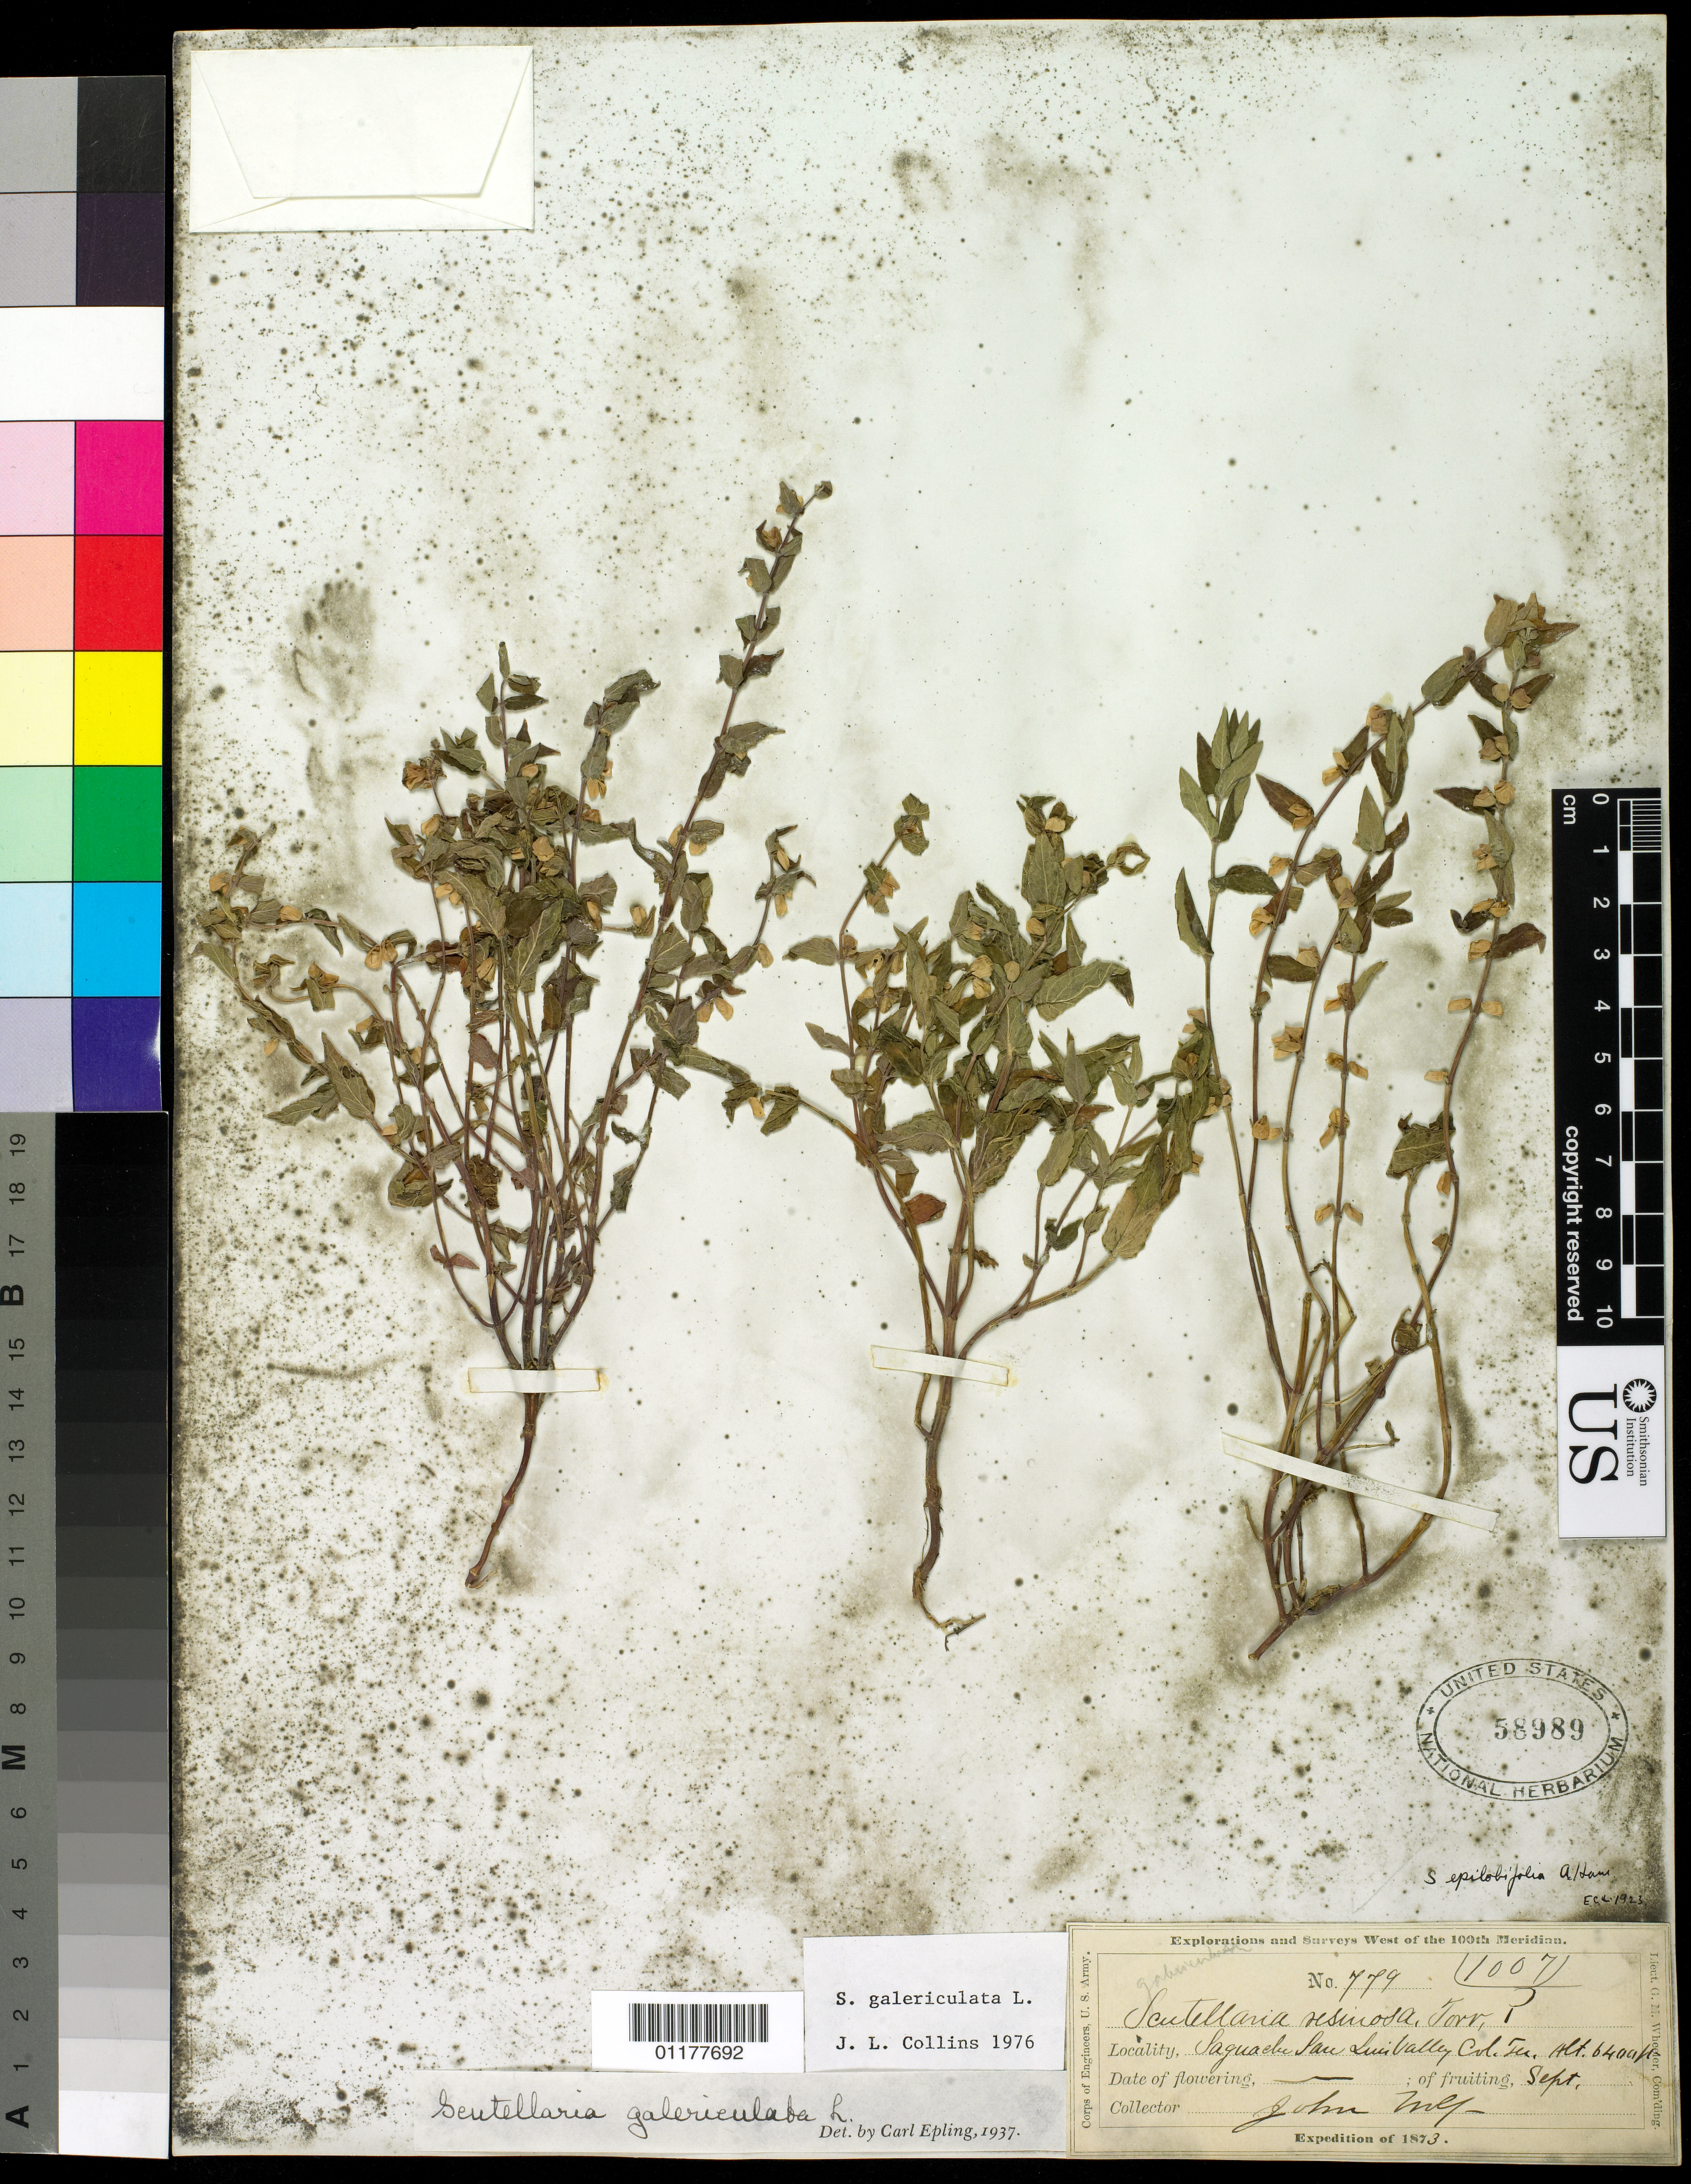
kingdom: Plantae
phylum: Tracheophyta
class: Magnoliopsida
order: Lamiales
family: Lamiaceae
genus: Scutellaria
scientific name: Scutellaria galericulata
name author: L.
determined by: Collins, J. L.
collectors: J. Wolf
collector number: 779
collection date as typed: Sep 1873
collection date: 1873-09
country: United States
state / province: Colorado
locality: San Luis Valley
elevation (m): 1951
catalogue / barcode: US 58989